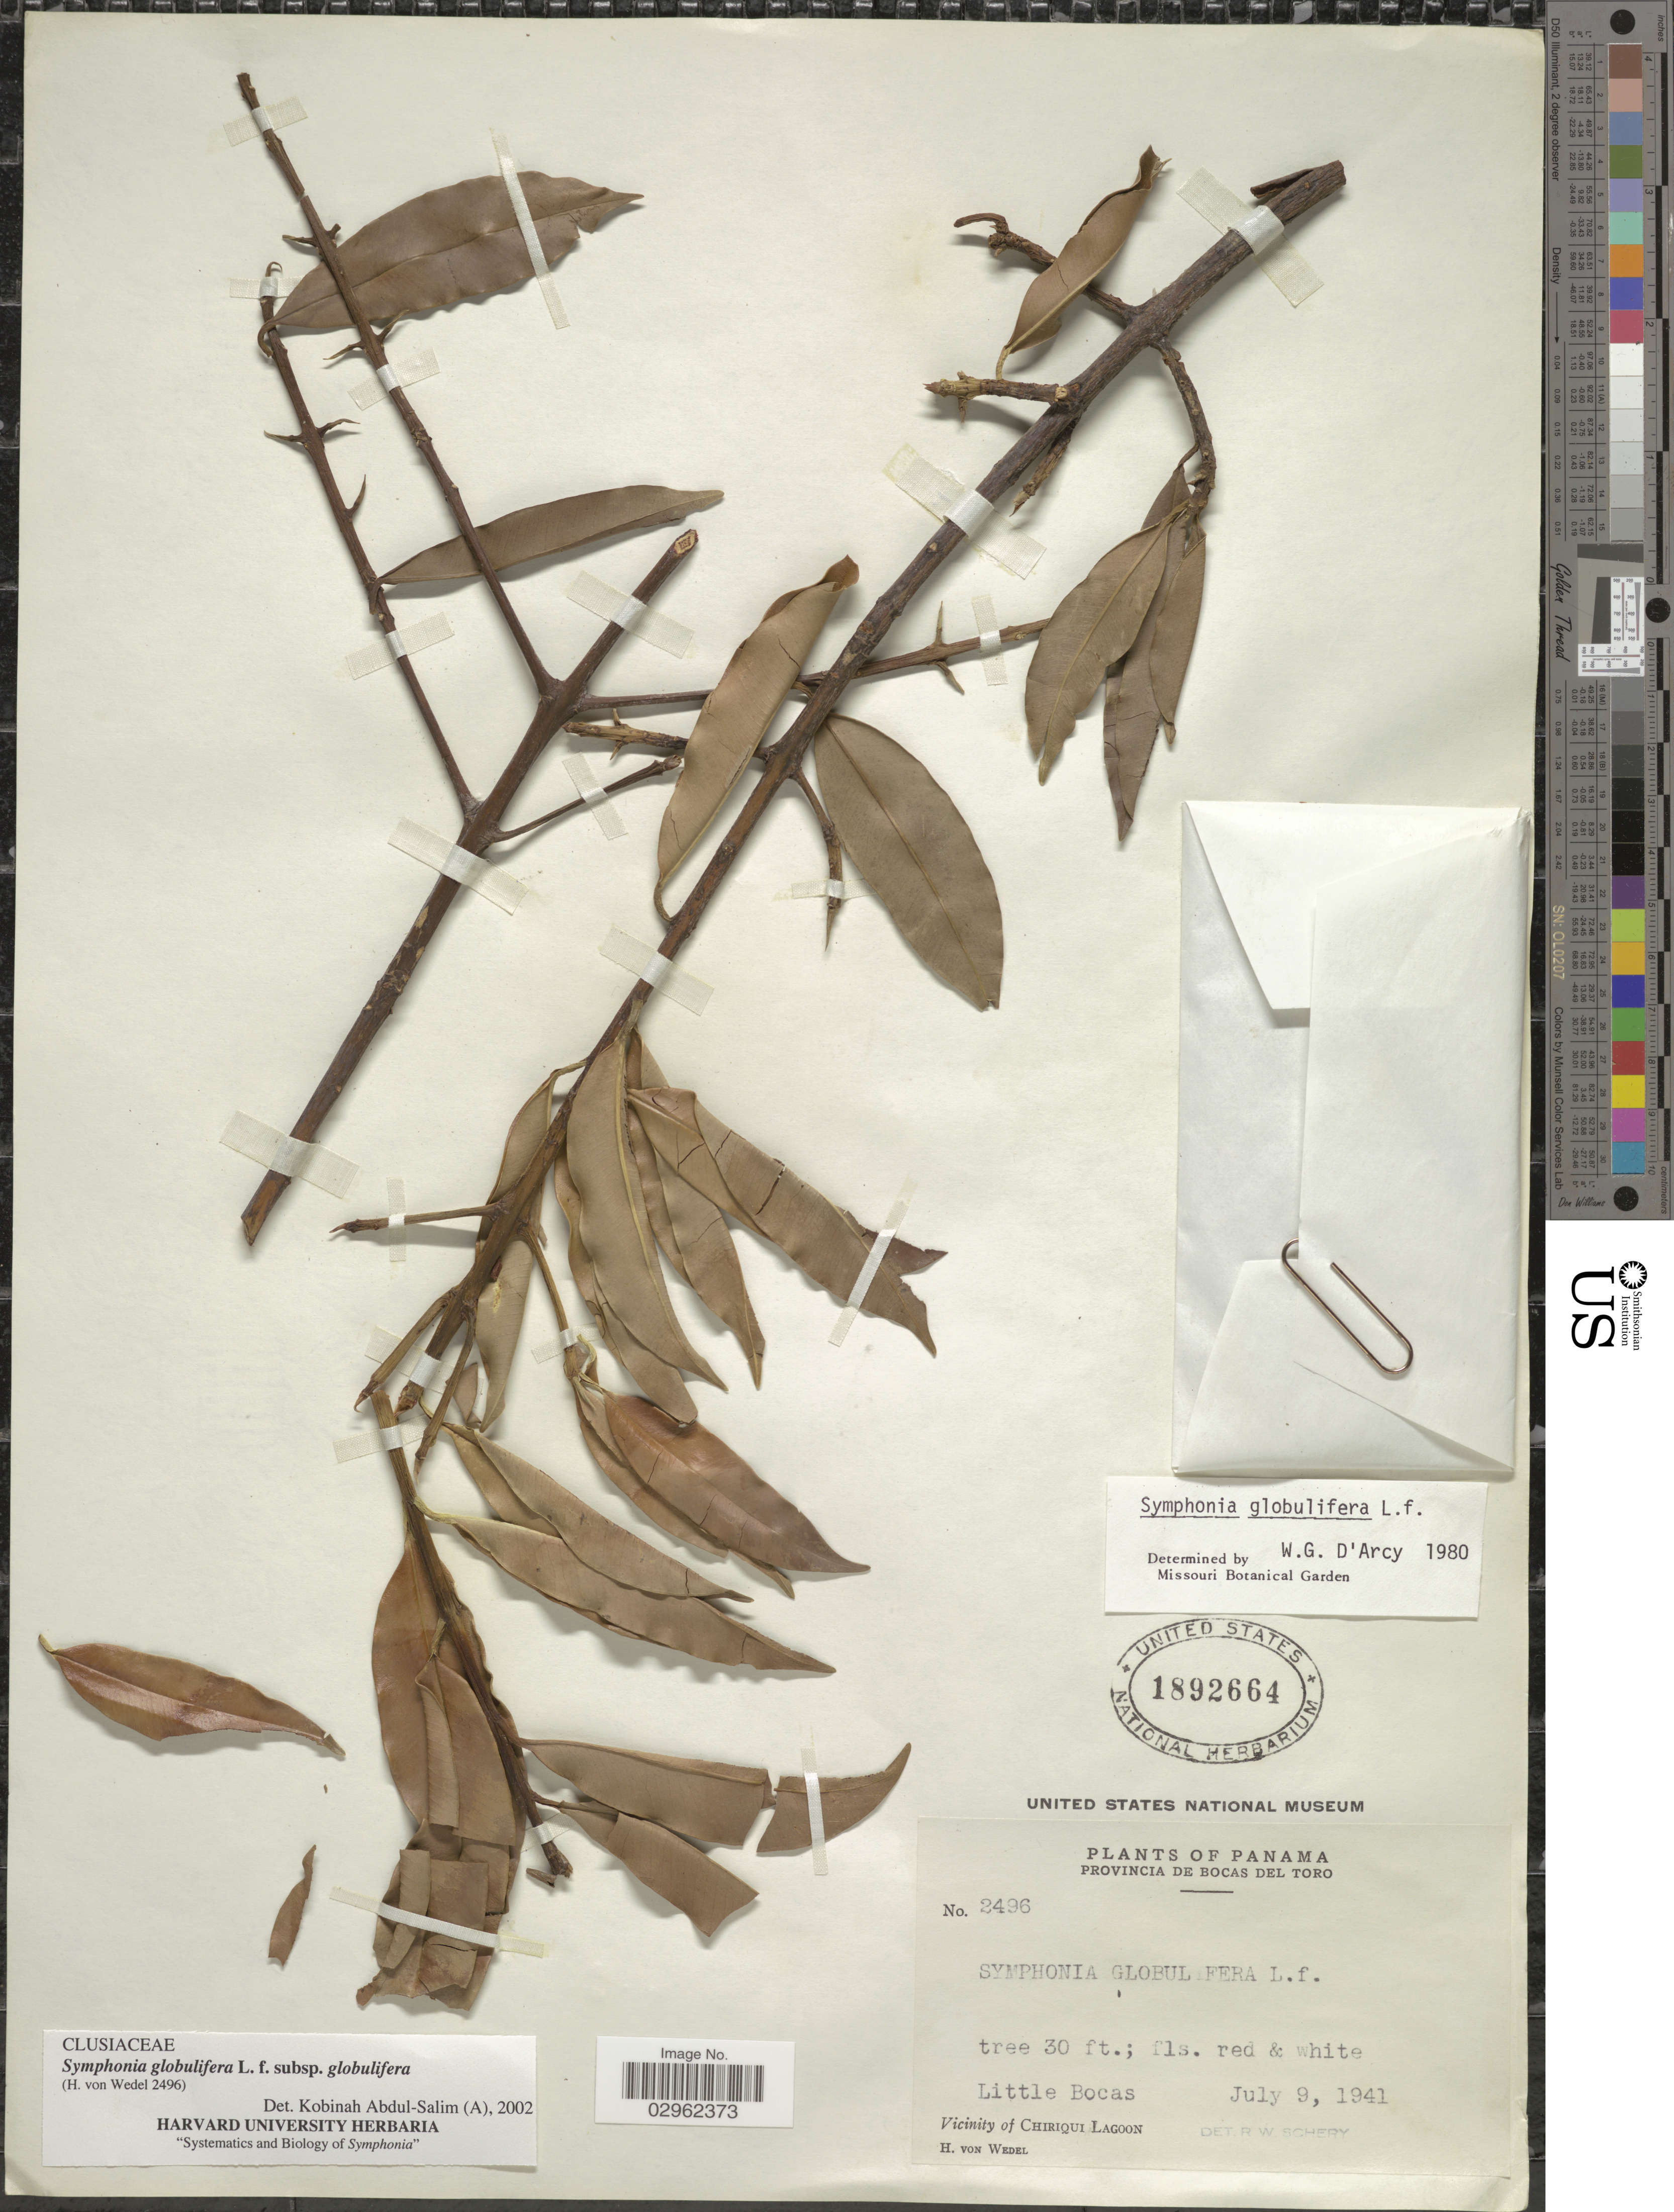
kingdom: Plantae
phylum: Tracheophyta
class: Magnoliopsida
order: Malpighiales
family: Clusiaceae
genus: Symphonia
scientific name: Symphonia globulifera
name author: L. f.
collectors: H. von Wedel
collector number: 2496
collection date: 1941-07-09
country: Panama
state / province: Bocas del Toro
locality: Little Bocas. Vicinity of Chiriqui Lagoon.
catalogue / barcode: US 1892664